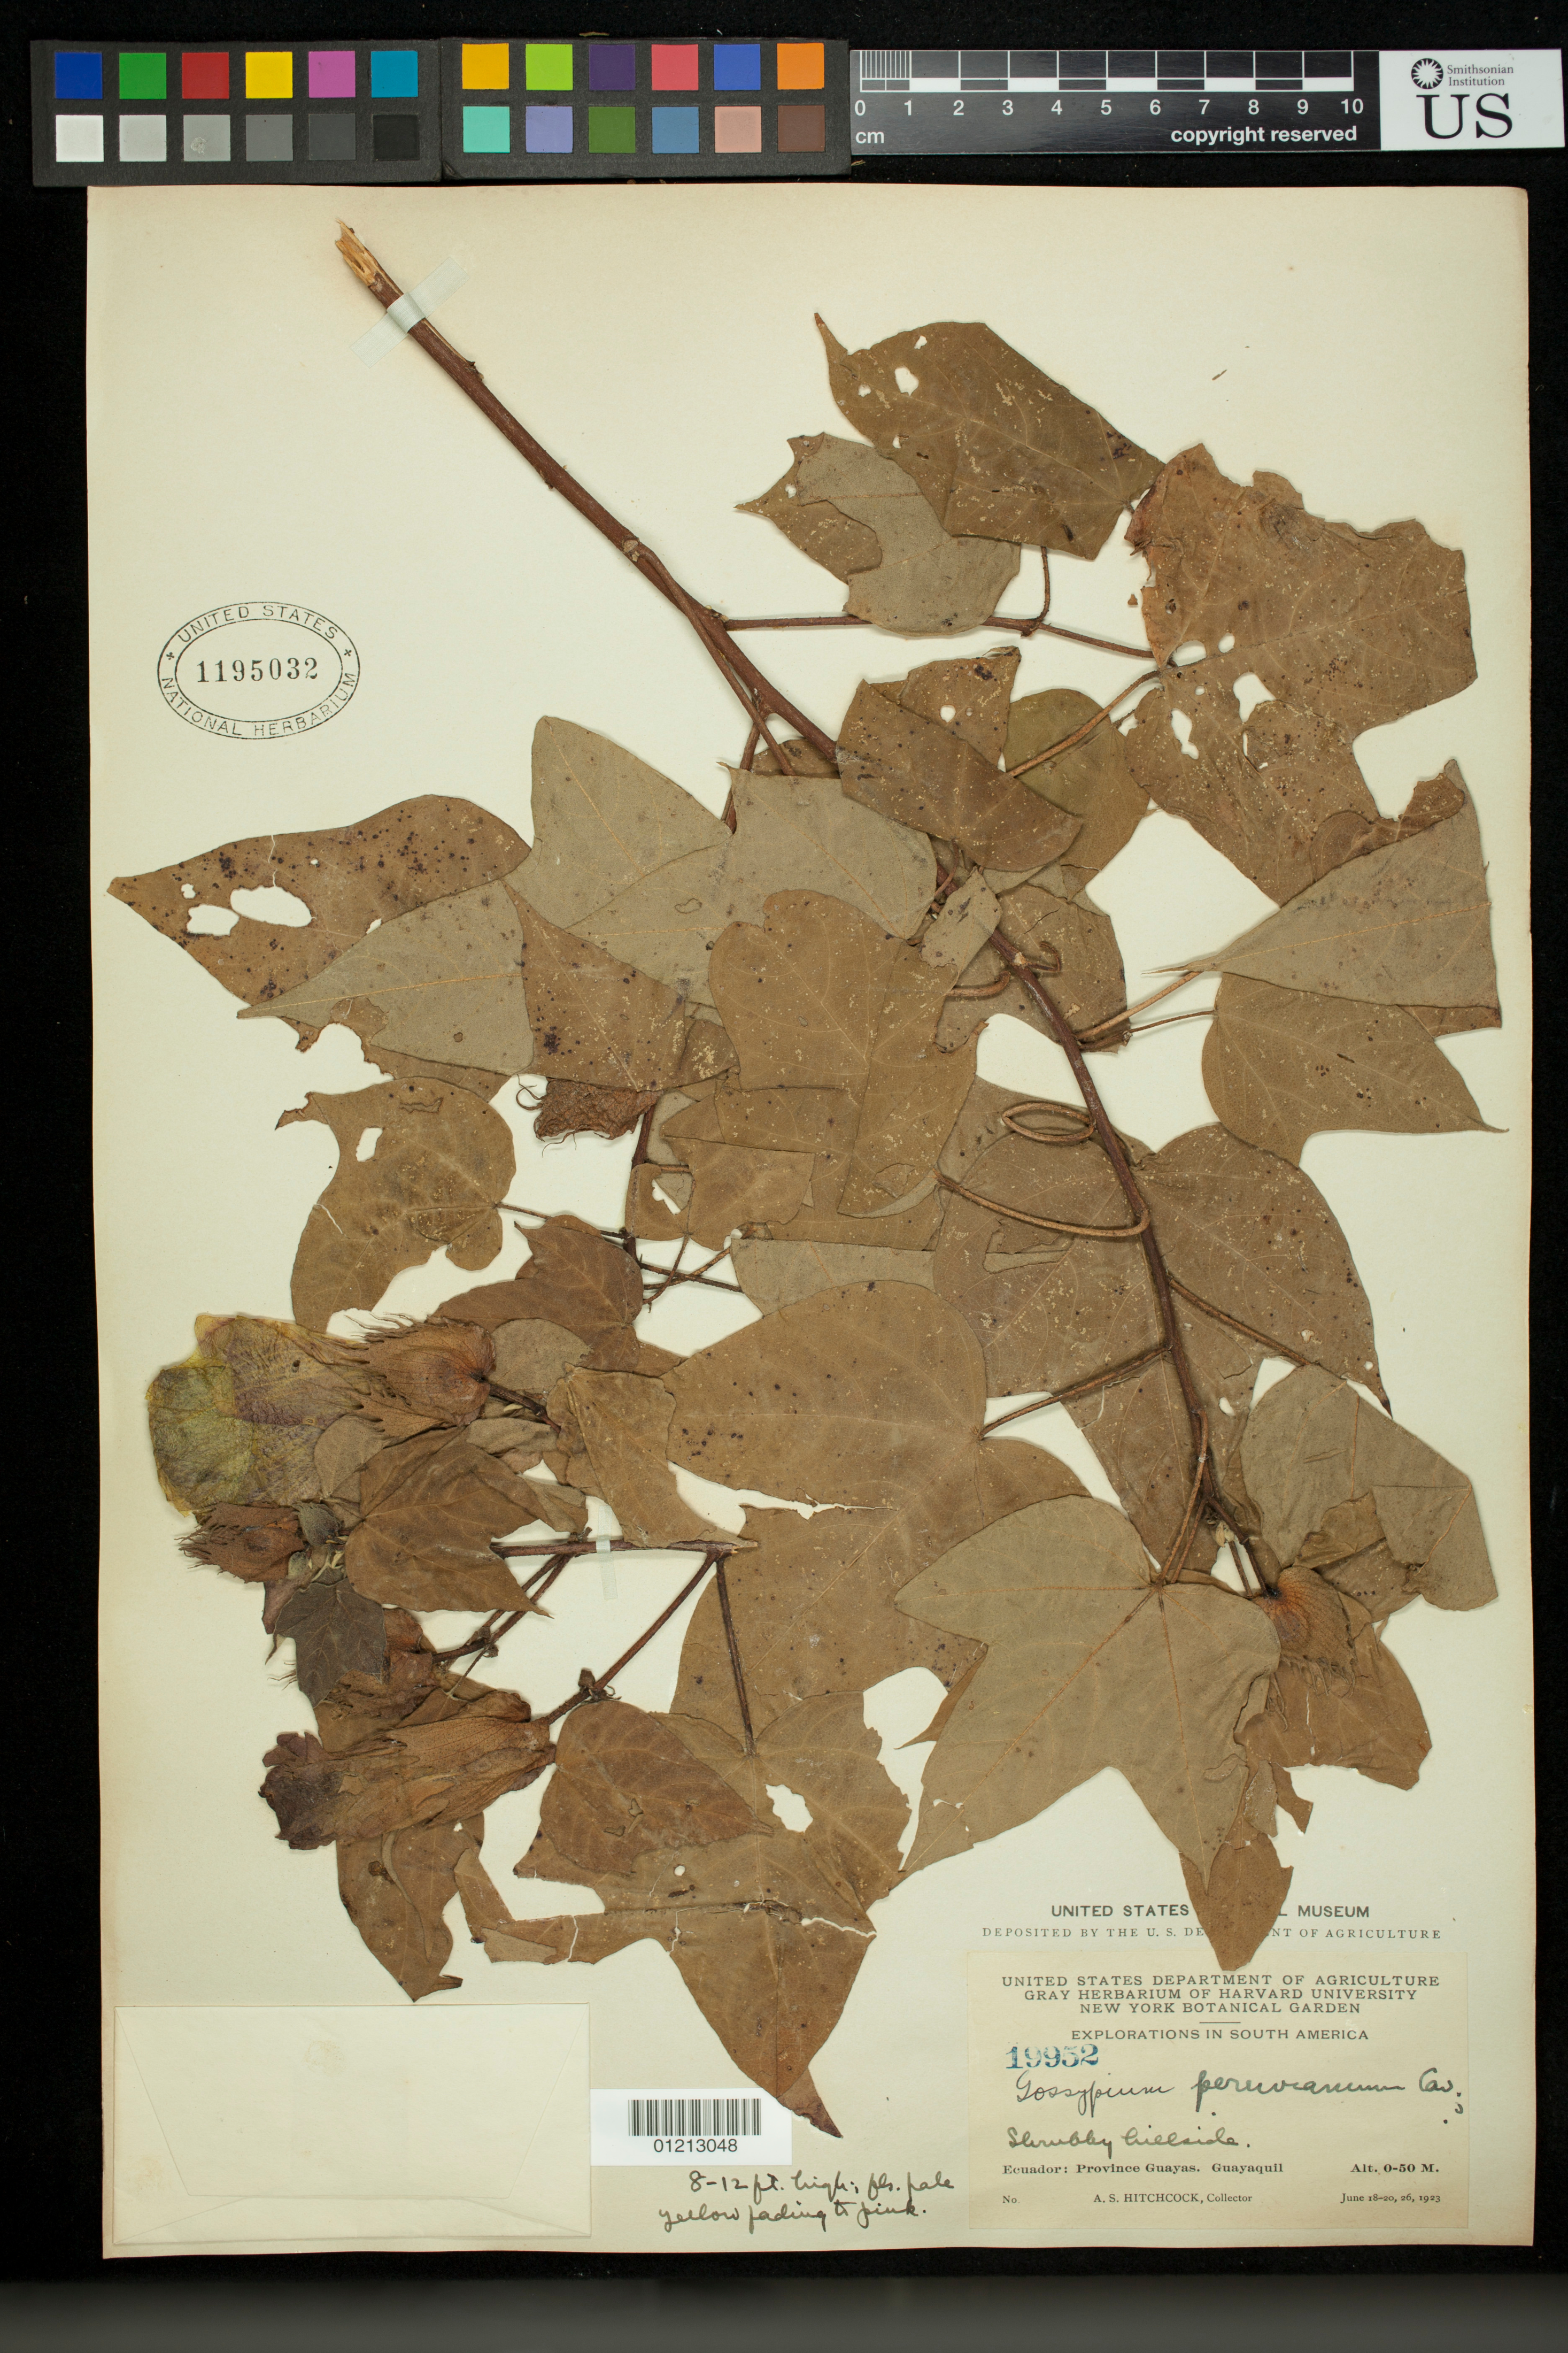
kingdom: Plantae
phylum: Tracheophyta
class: Magnoliopsida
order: Malvales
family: Malvaceae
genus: Gossypium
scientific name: Gossypium peruvianum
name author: Cav.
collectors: A. S. Hitchcock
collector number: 19952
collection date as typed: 18 Jun 1923 to 20 Jun 1923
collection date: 1923-06-18/1923-06-20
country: Ecuador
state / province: Guayas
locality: Guayaquil.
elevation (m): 0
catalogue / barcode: US 1195032